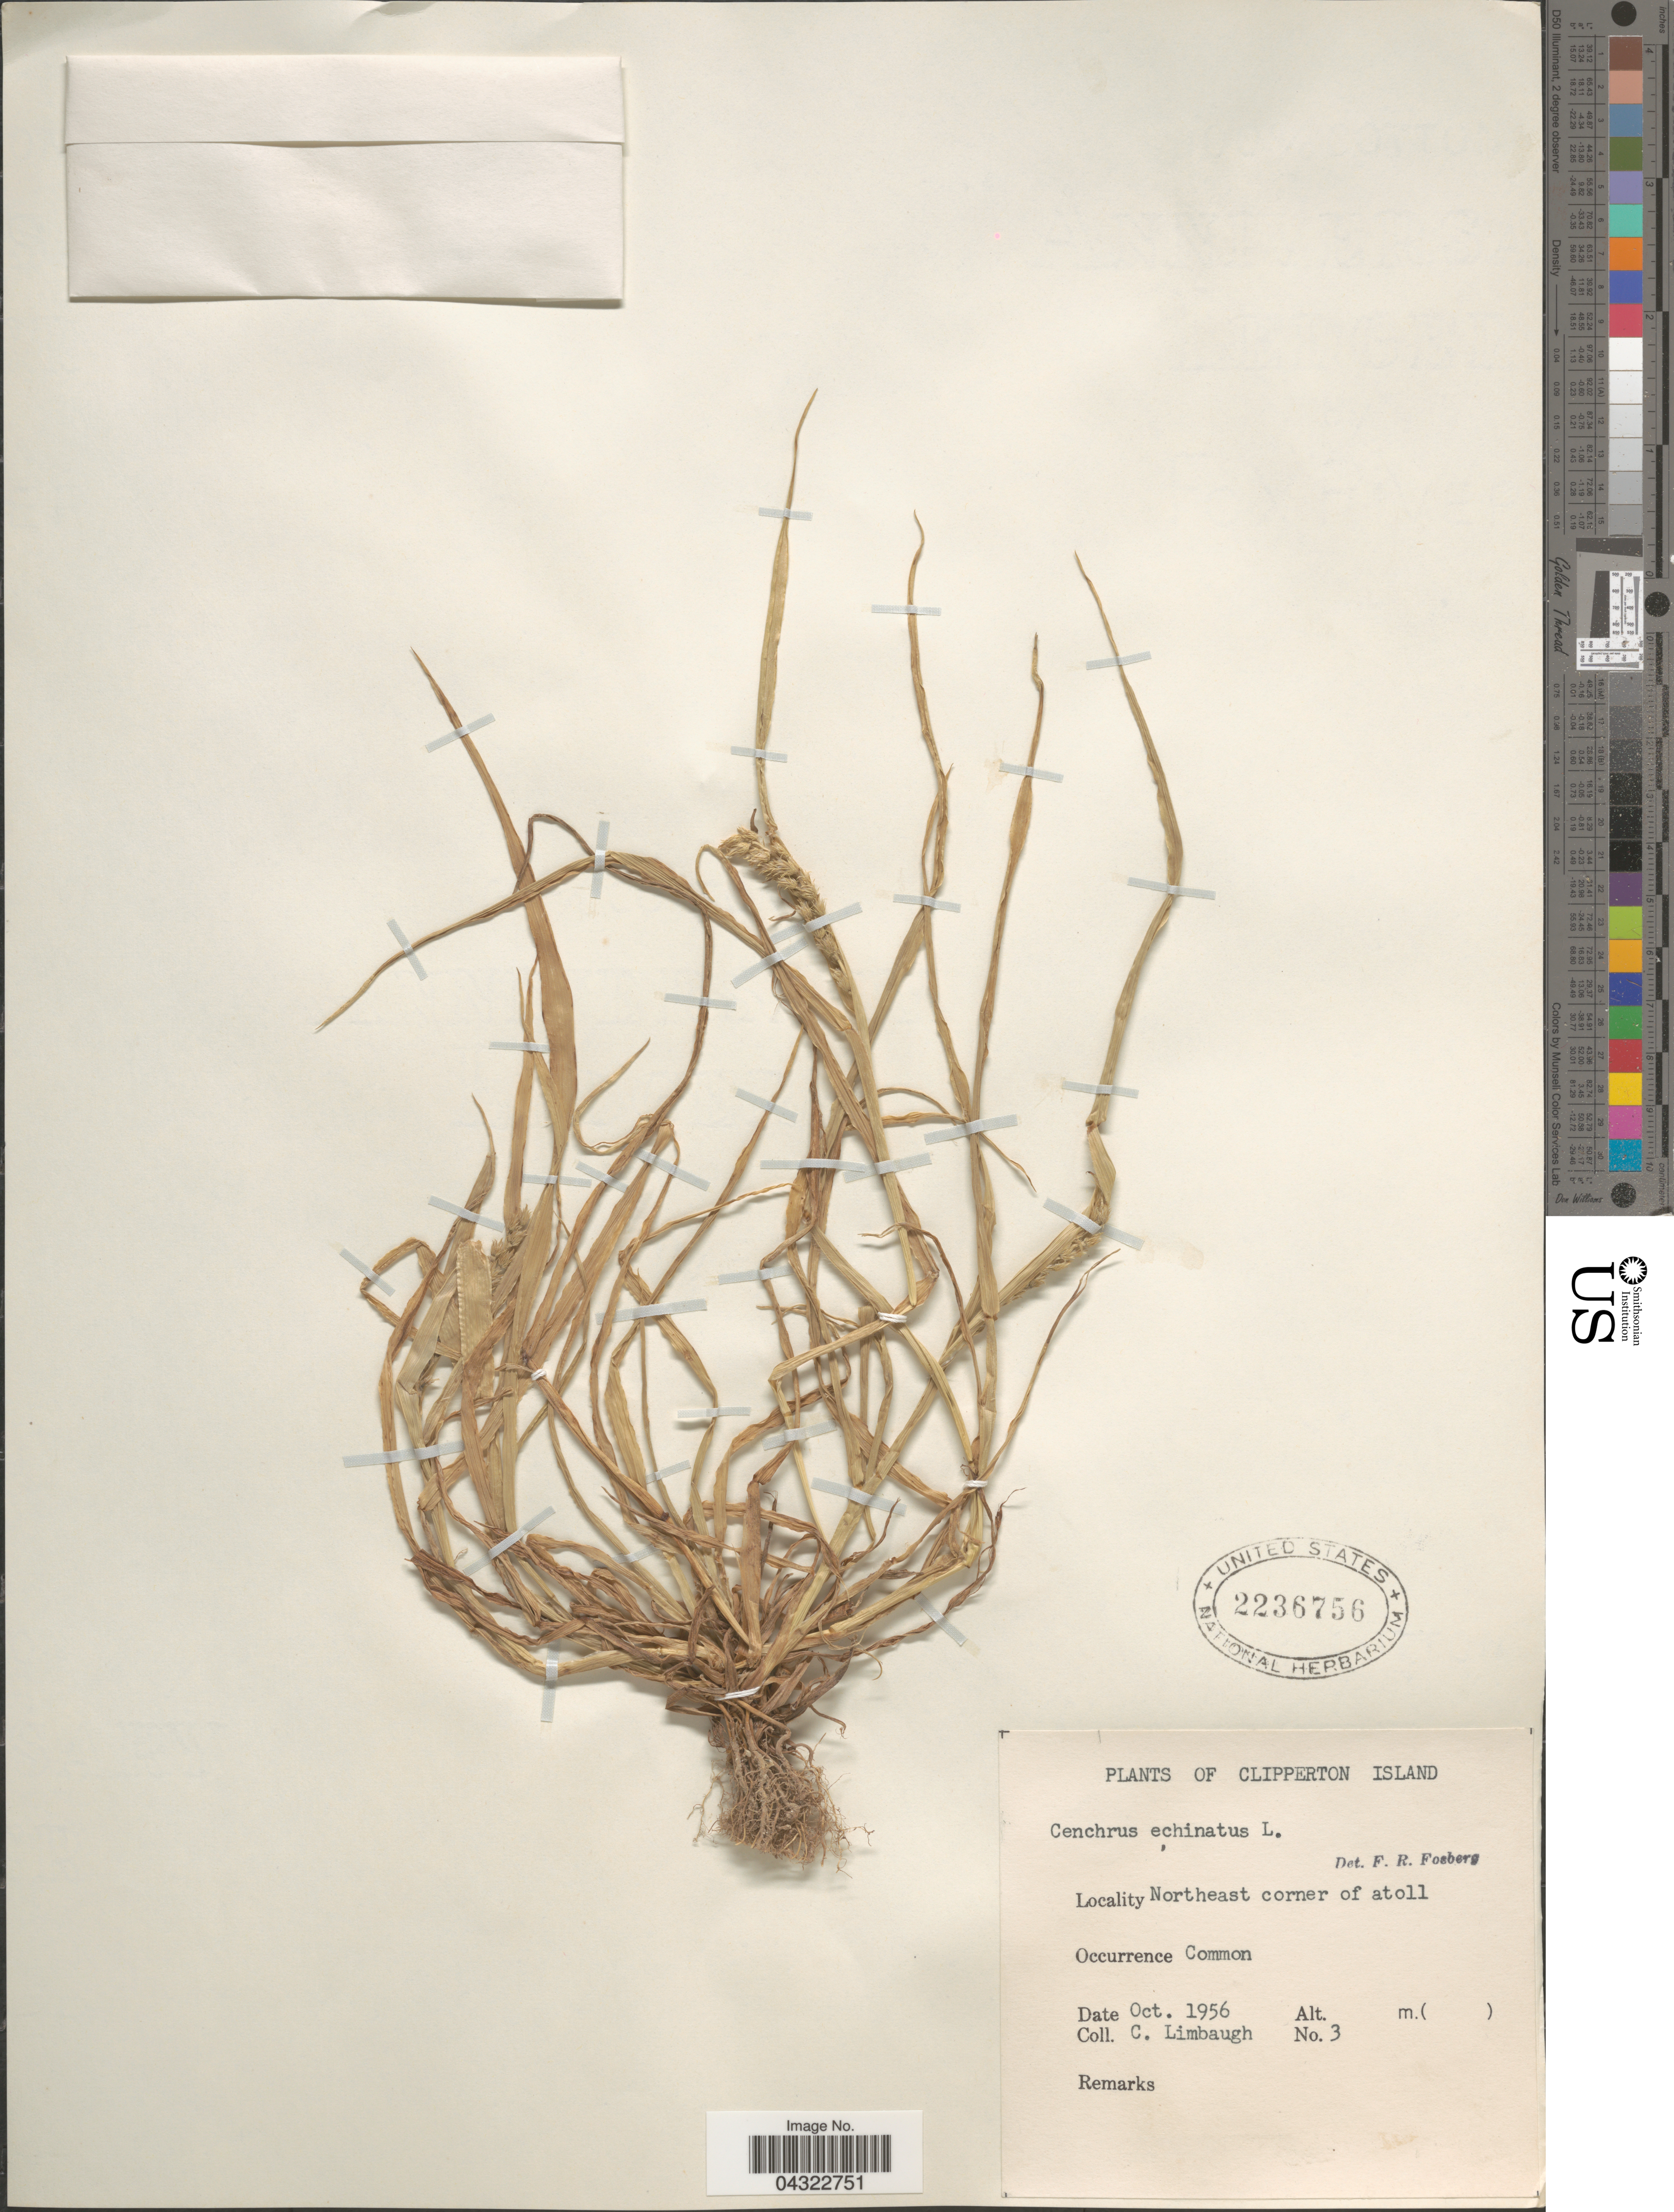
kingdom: Plantae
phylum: Tracheophyta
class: Liliopsida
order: Poales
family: Poaceae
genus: Cenchrus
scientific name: Cenchrus echinatus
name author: L.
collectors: C. Limbaugh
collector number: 3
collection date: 1956-10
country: Central Am. Pac. Islands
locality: Clipperton Island. Northeast corner of atoll.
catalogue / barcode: US 2236756